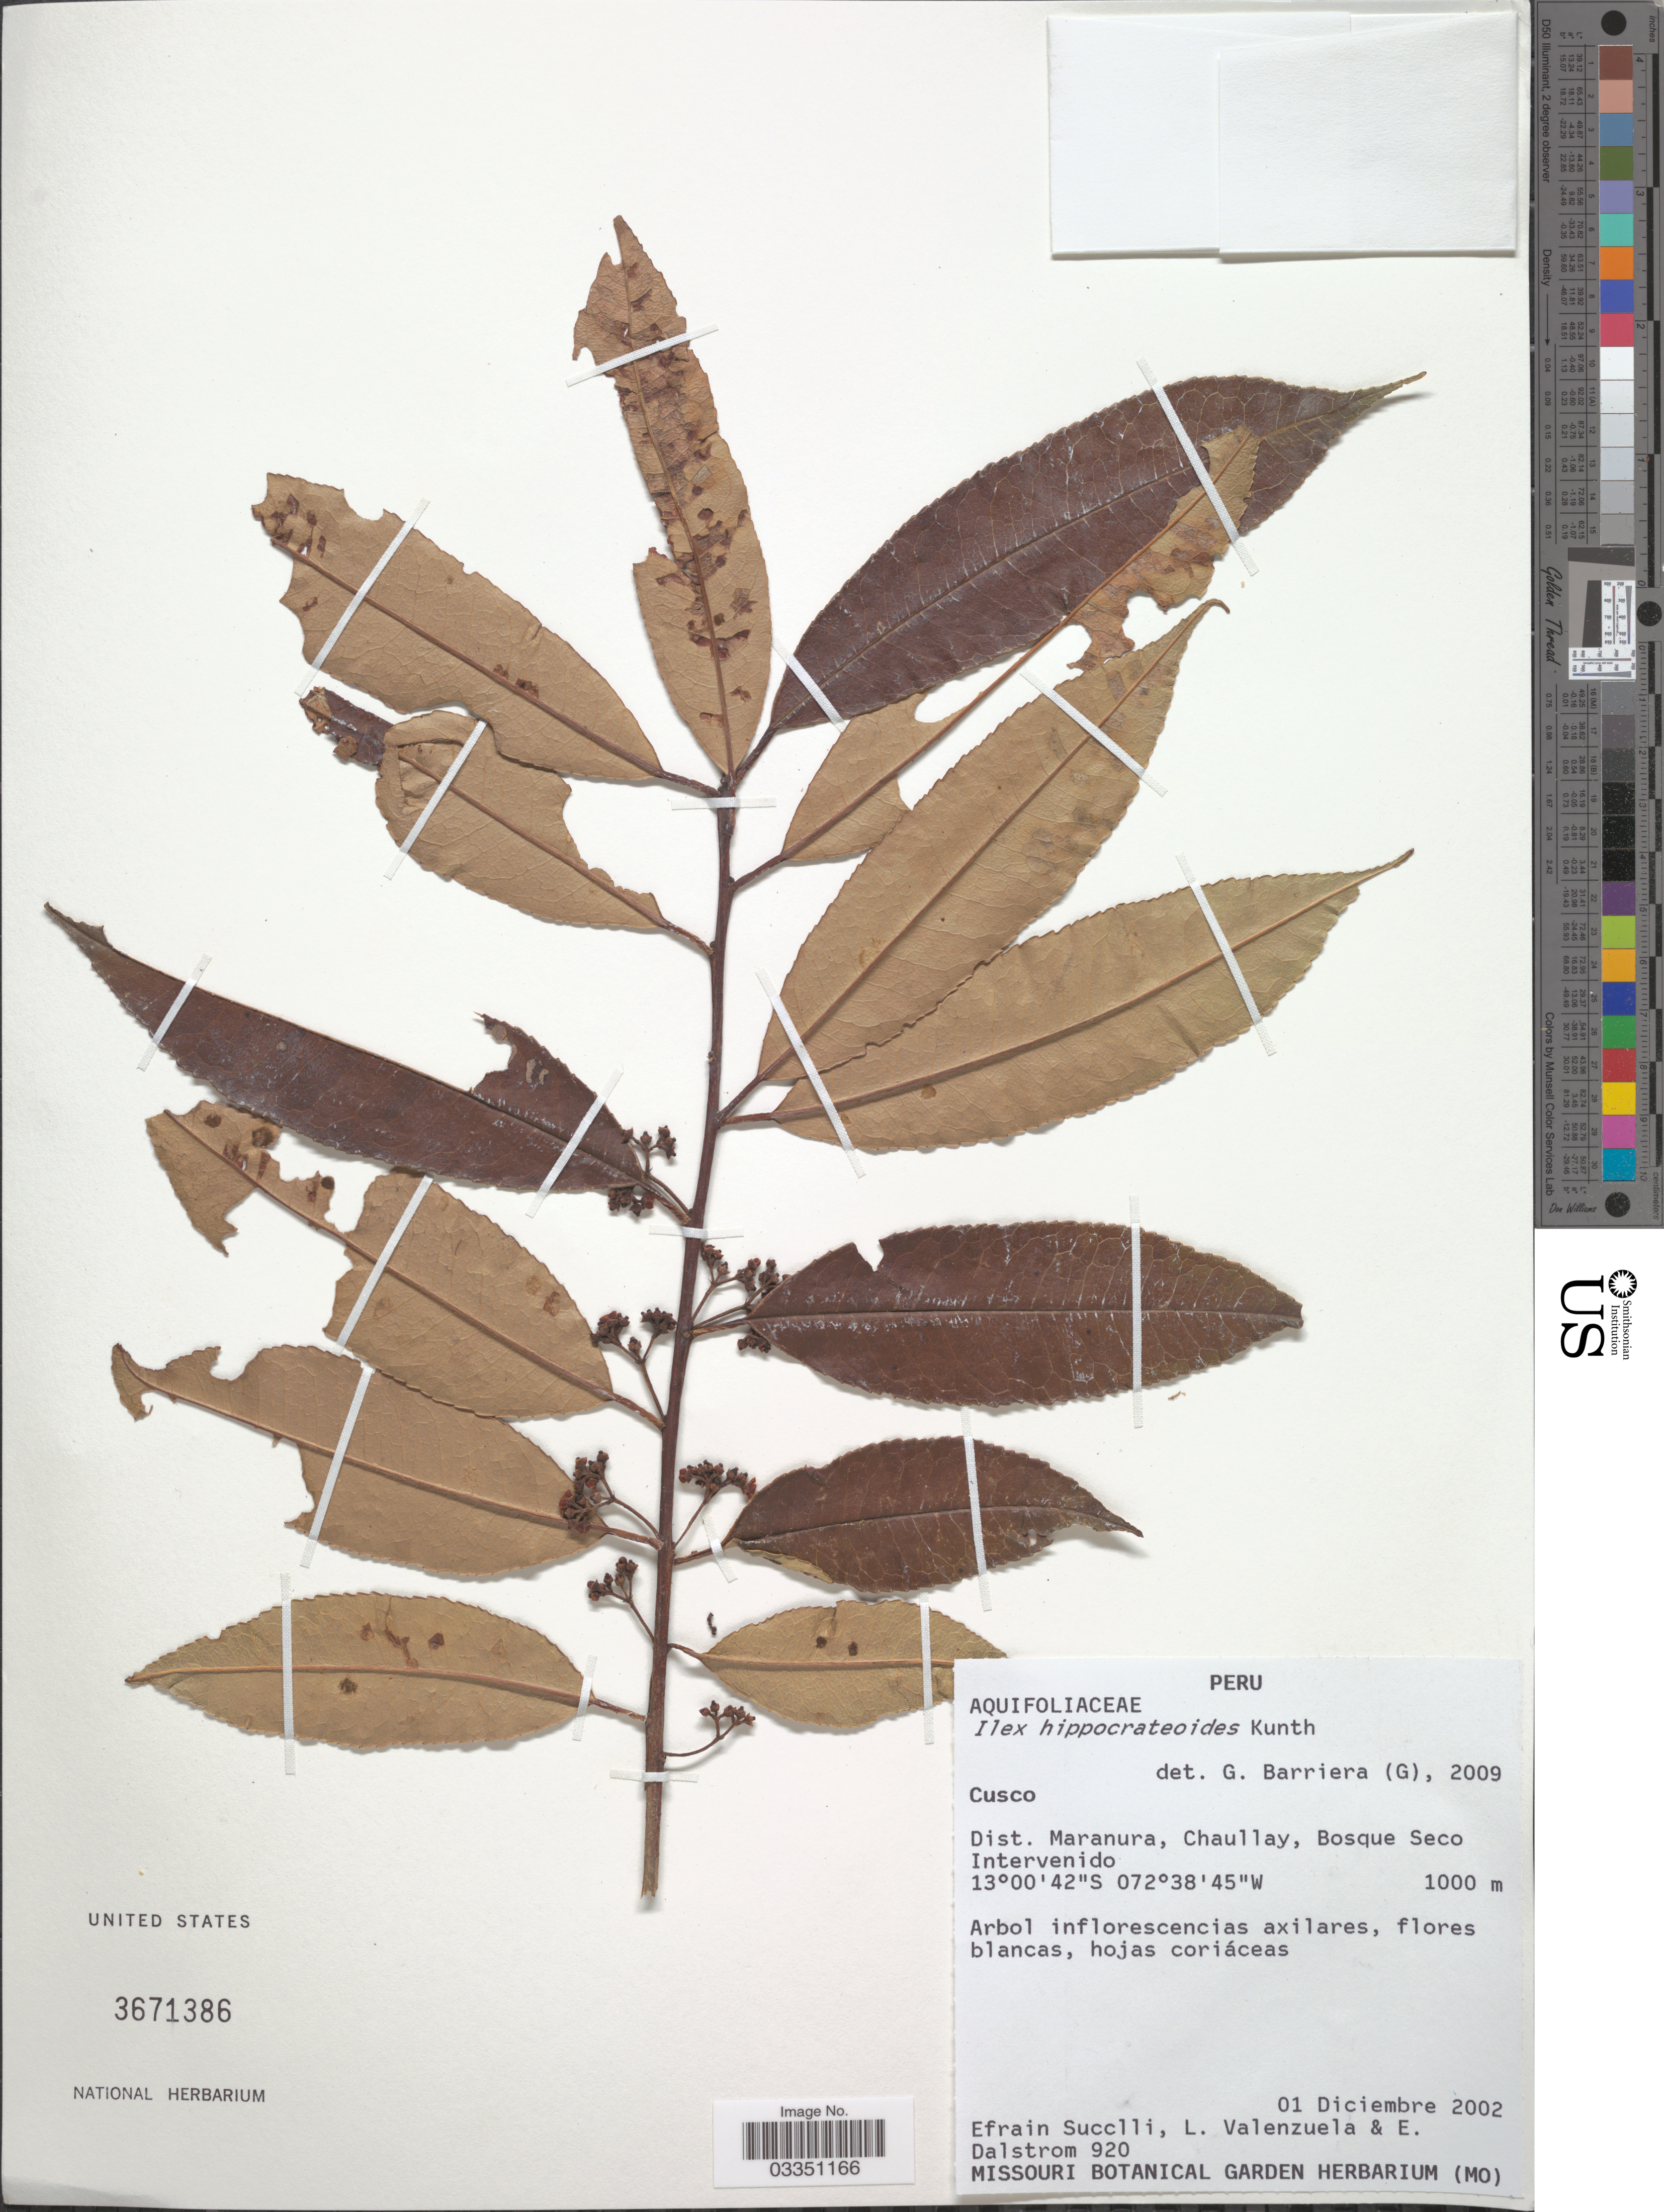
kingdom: Plantae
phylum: Tracheophyta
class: Magnoliopsida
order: Aquifoliales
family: Aquifoliaceae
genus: Ilex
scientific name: Ilex hippocrateoides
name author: Kunth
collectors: E. Succlli, L. Valenzuela & E. Dalstrom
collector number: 920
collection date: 2002-12-01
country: Peru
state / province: Cusco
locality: Dist. Maranura, Chaullaym Bosque Seco Intervenido.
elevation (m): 1000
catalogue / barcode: US 3671386